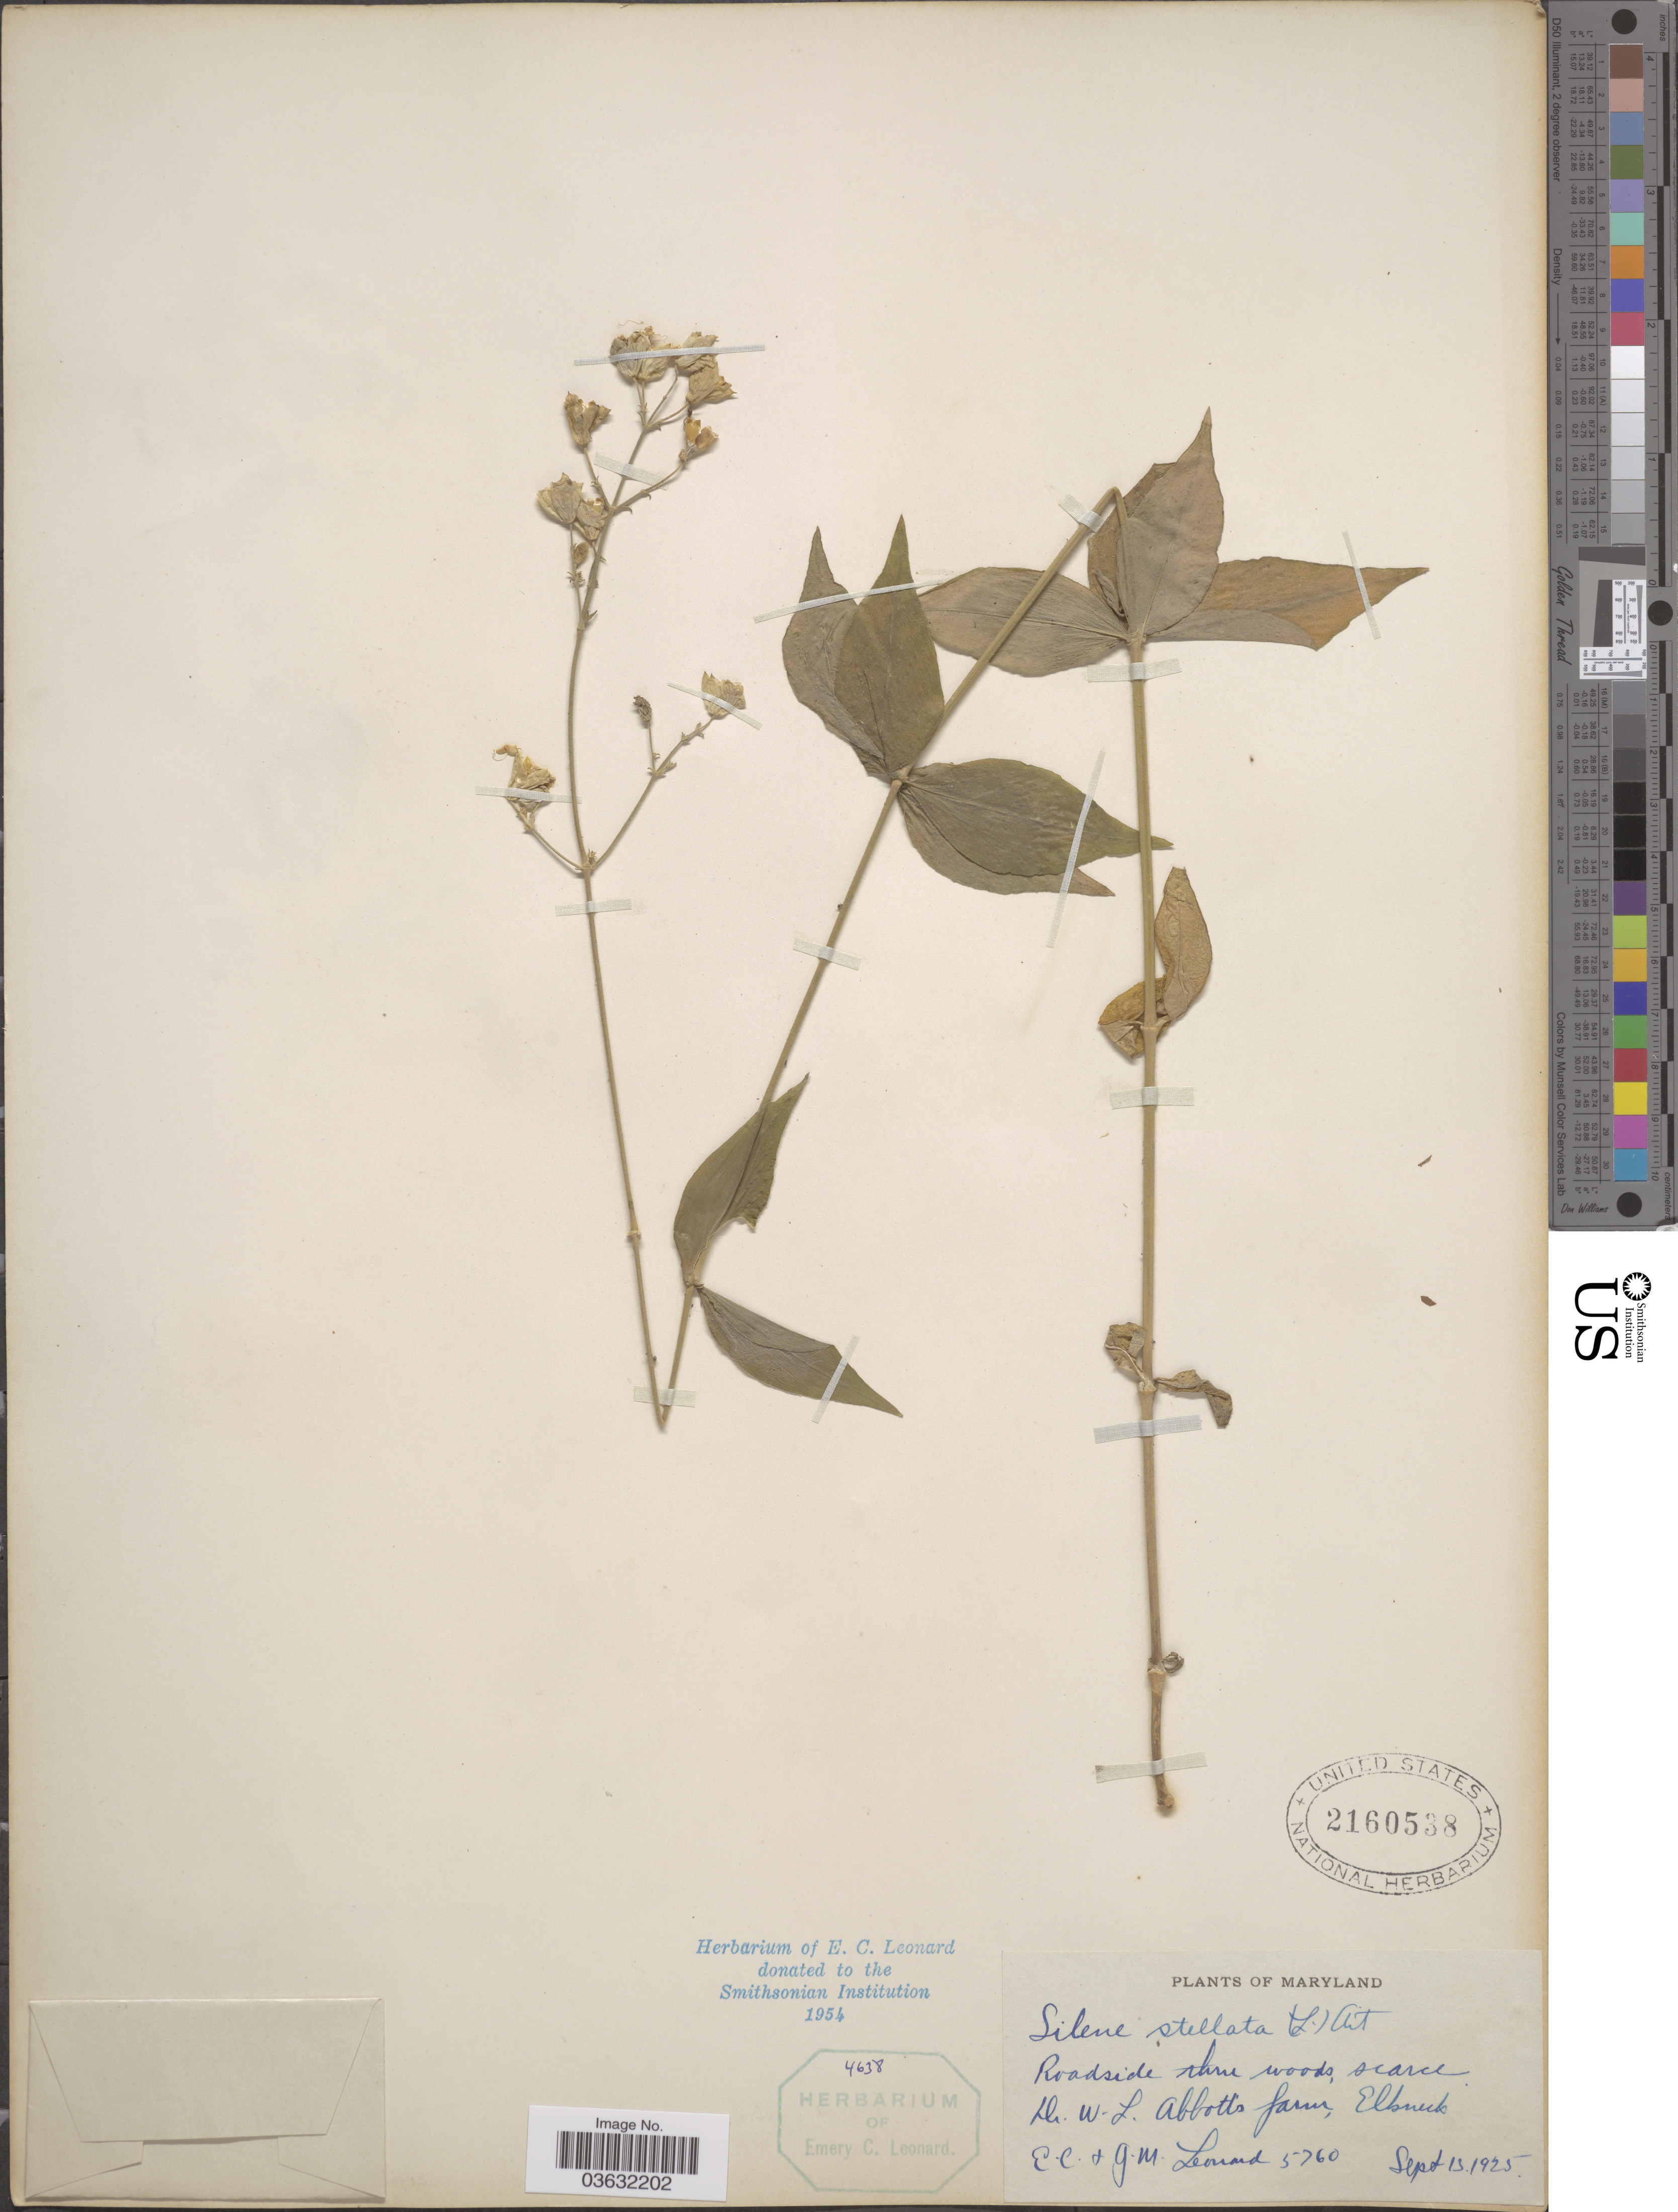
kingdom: Plantae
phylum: Tracheophyta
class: Magnoliopsida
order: Caryophyllales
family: Caryophyllaceae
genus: Silene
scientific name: Silene stellata var. stellata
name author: (L.) Coyte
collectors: E. C. Leonard & G. M. Leonard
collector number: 5760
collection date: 1925-09-13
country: United States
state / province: Maryland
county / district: Cecil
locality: Dr. W. L. Abbott's farm, Elbneck.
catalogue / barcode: US 2160538